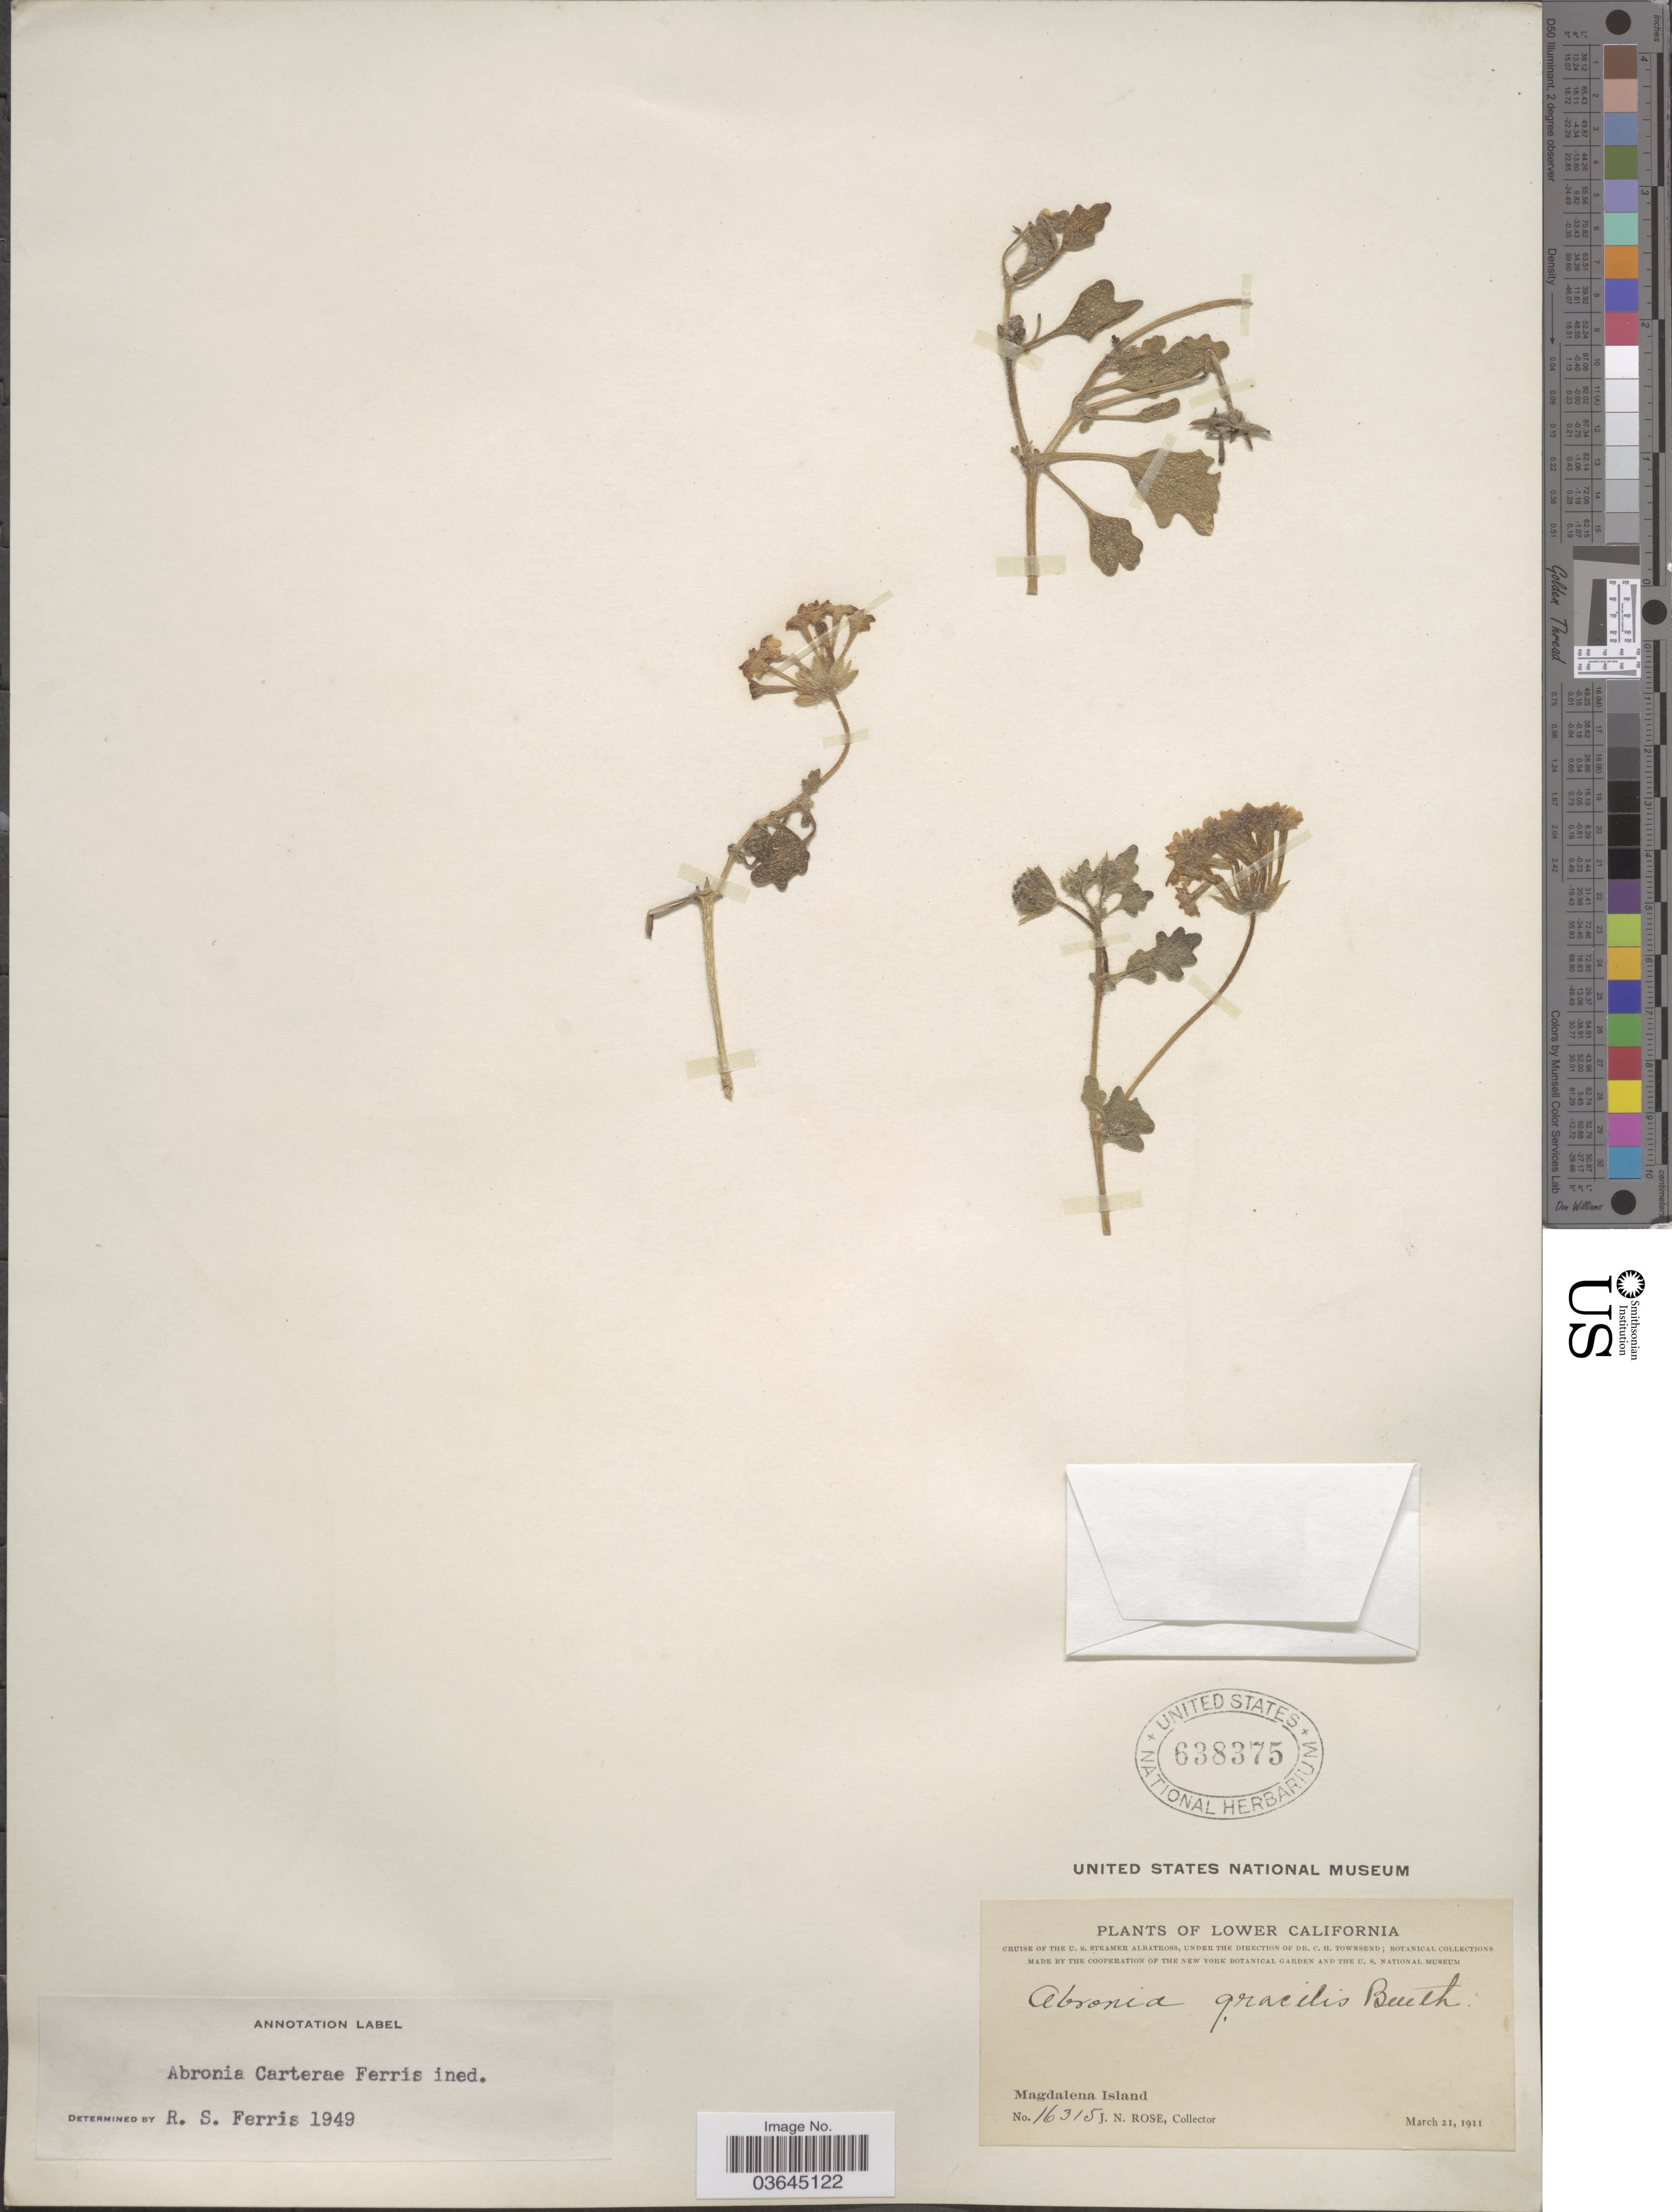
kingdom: Plantae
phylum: Tracheophyta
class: Magnoliopsida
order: Caryophyllales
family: Nyctaginaceae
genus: Abronia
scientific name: Abronia carterae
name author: Ferris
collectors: J. N. Rose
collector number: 16315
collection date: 1911-03-21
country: Mexico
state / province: Baja California Sur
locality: Lower California. Magdalena Island.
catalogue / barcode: US 638375